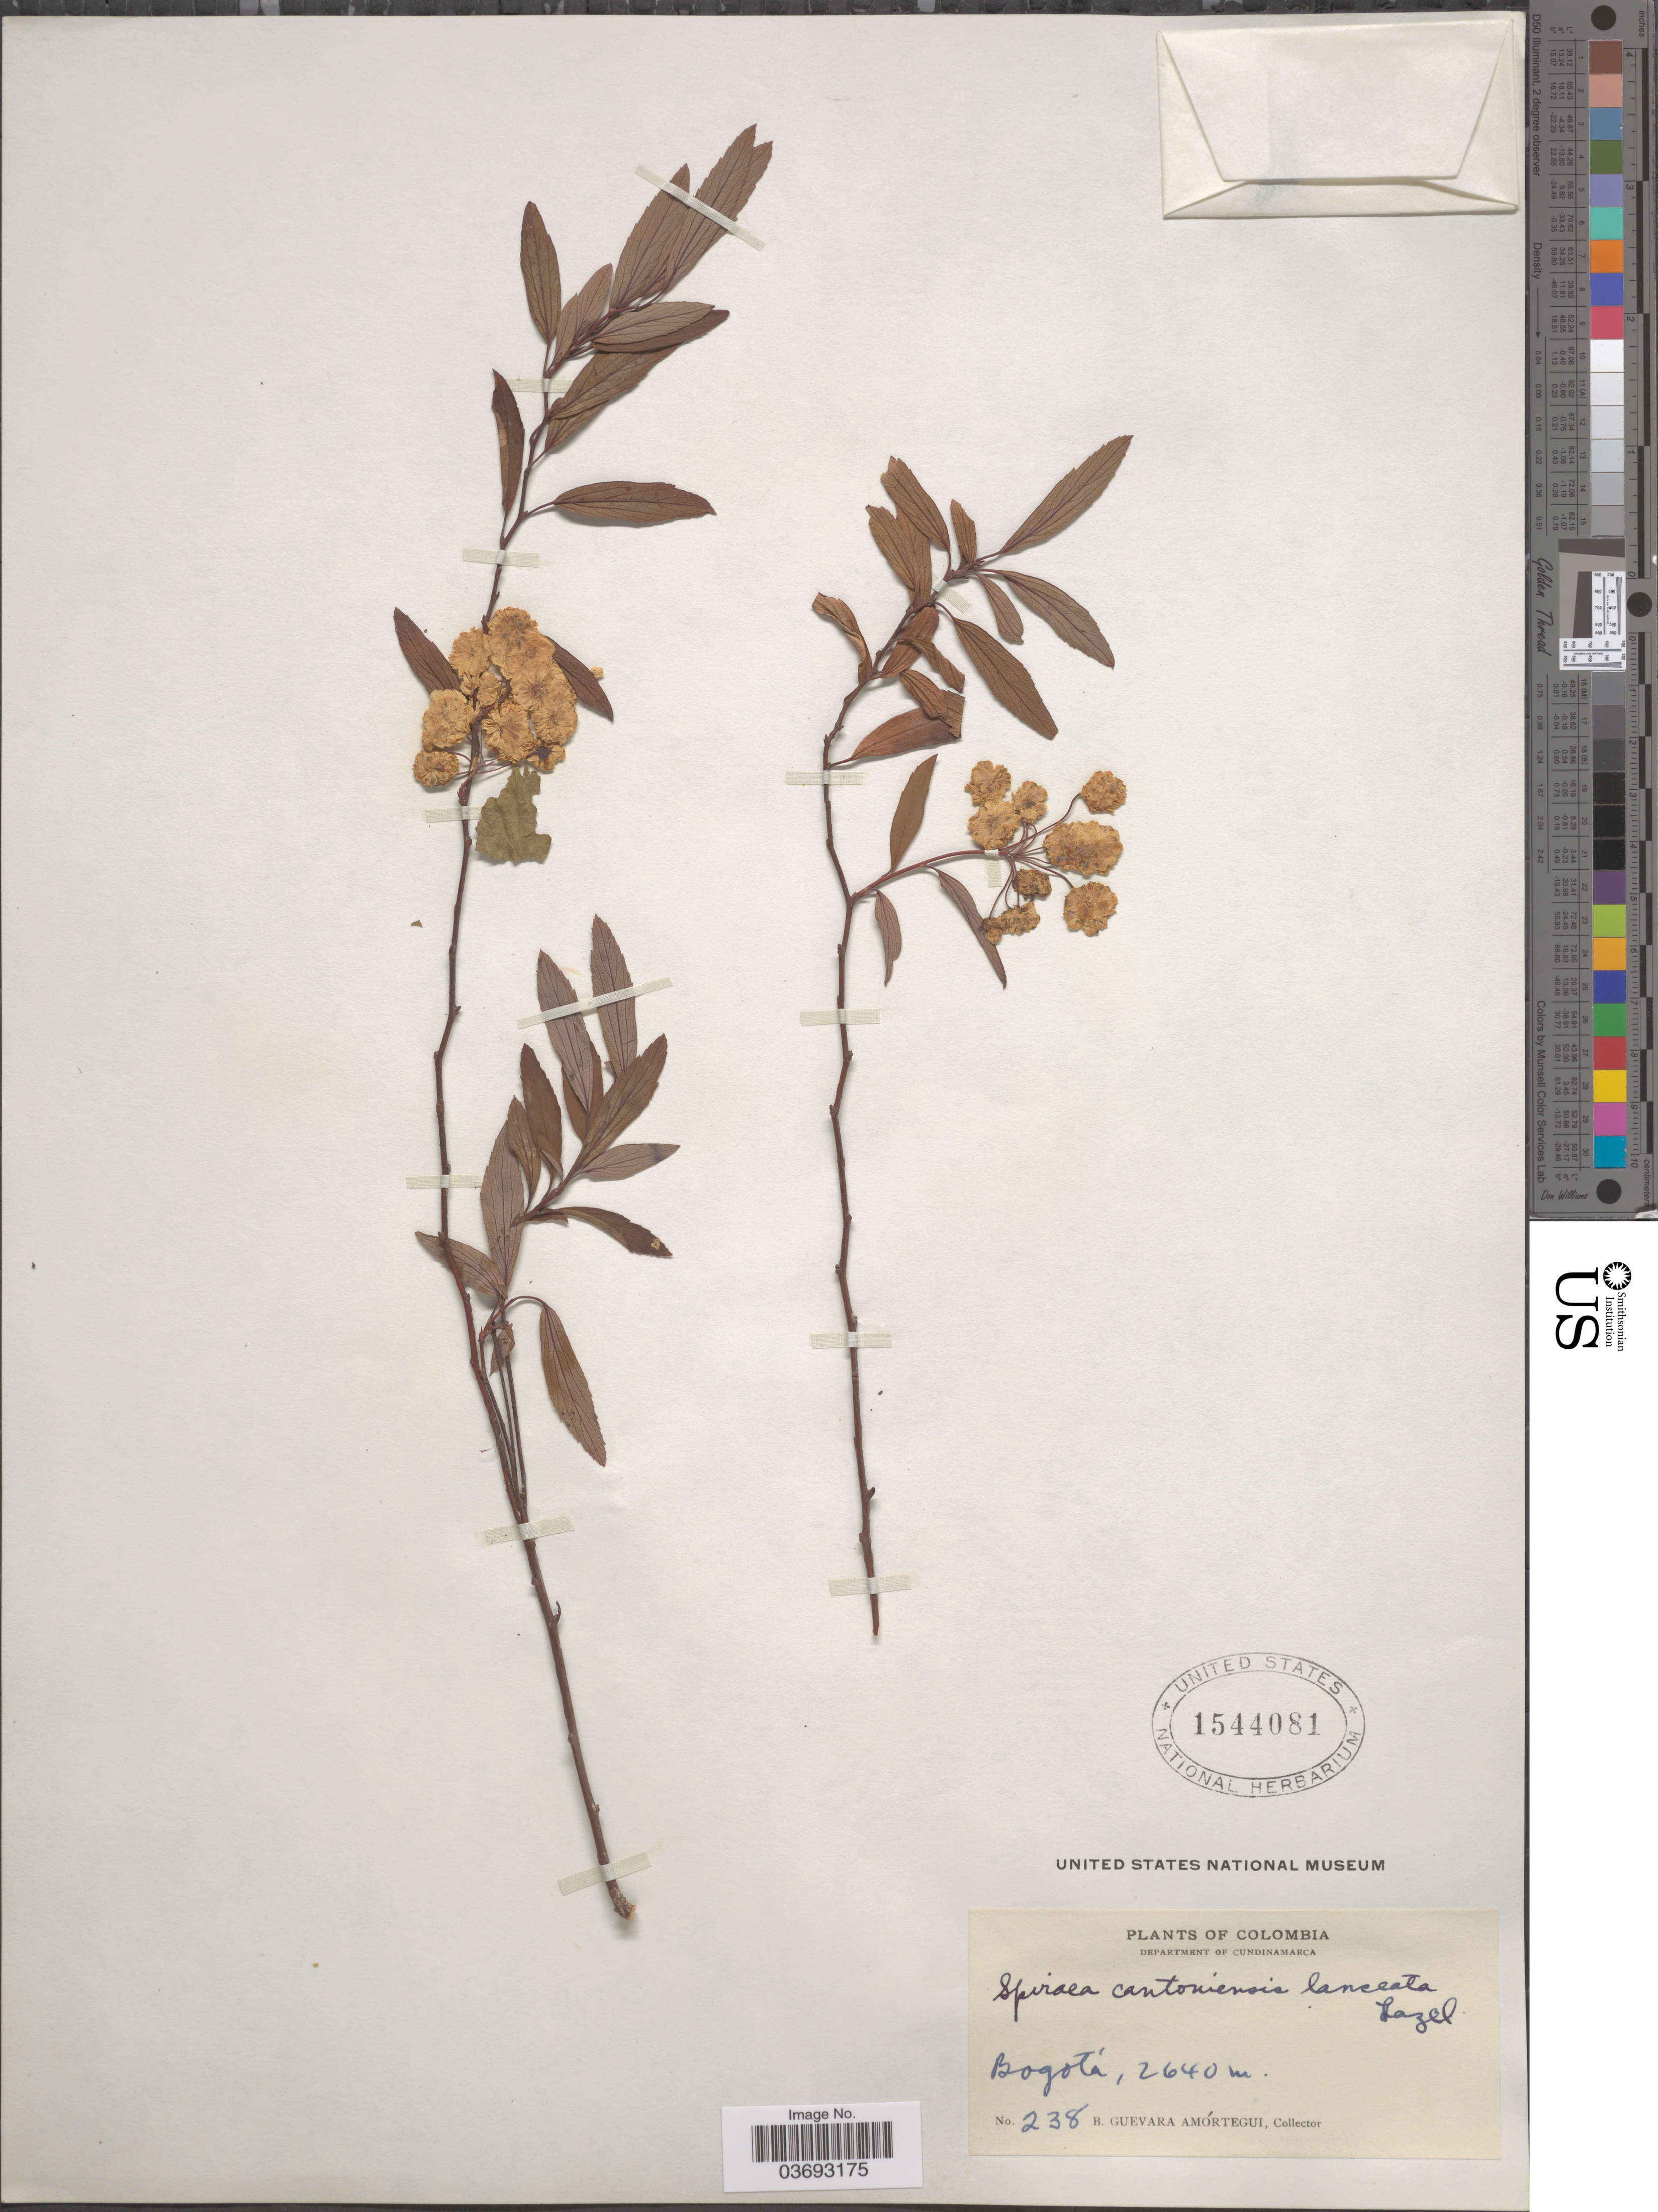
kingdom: Plantae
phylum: Tracheophyta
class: Magnoliopsida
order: Rosales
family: Rosaceae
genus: Spiraea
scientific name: Spiraea cantoniensis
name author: Lour.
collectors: B. Guevara Amortegui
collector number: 238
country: Colombia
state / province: Cundinamarca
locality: Department of Cundinamarca. Bogotá.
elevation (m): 2640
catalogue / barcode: US 1544081